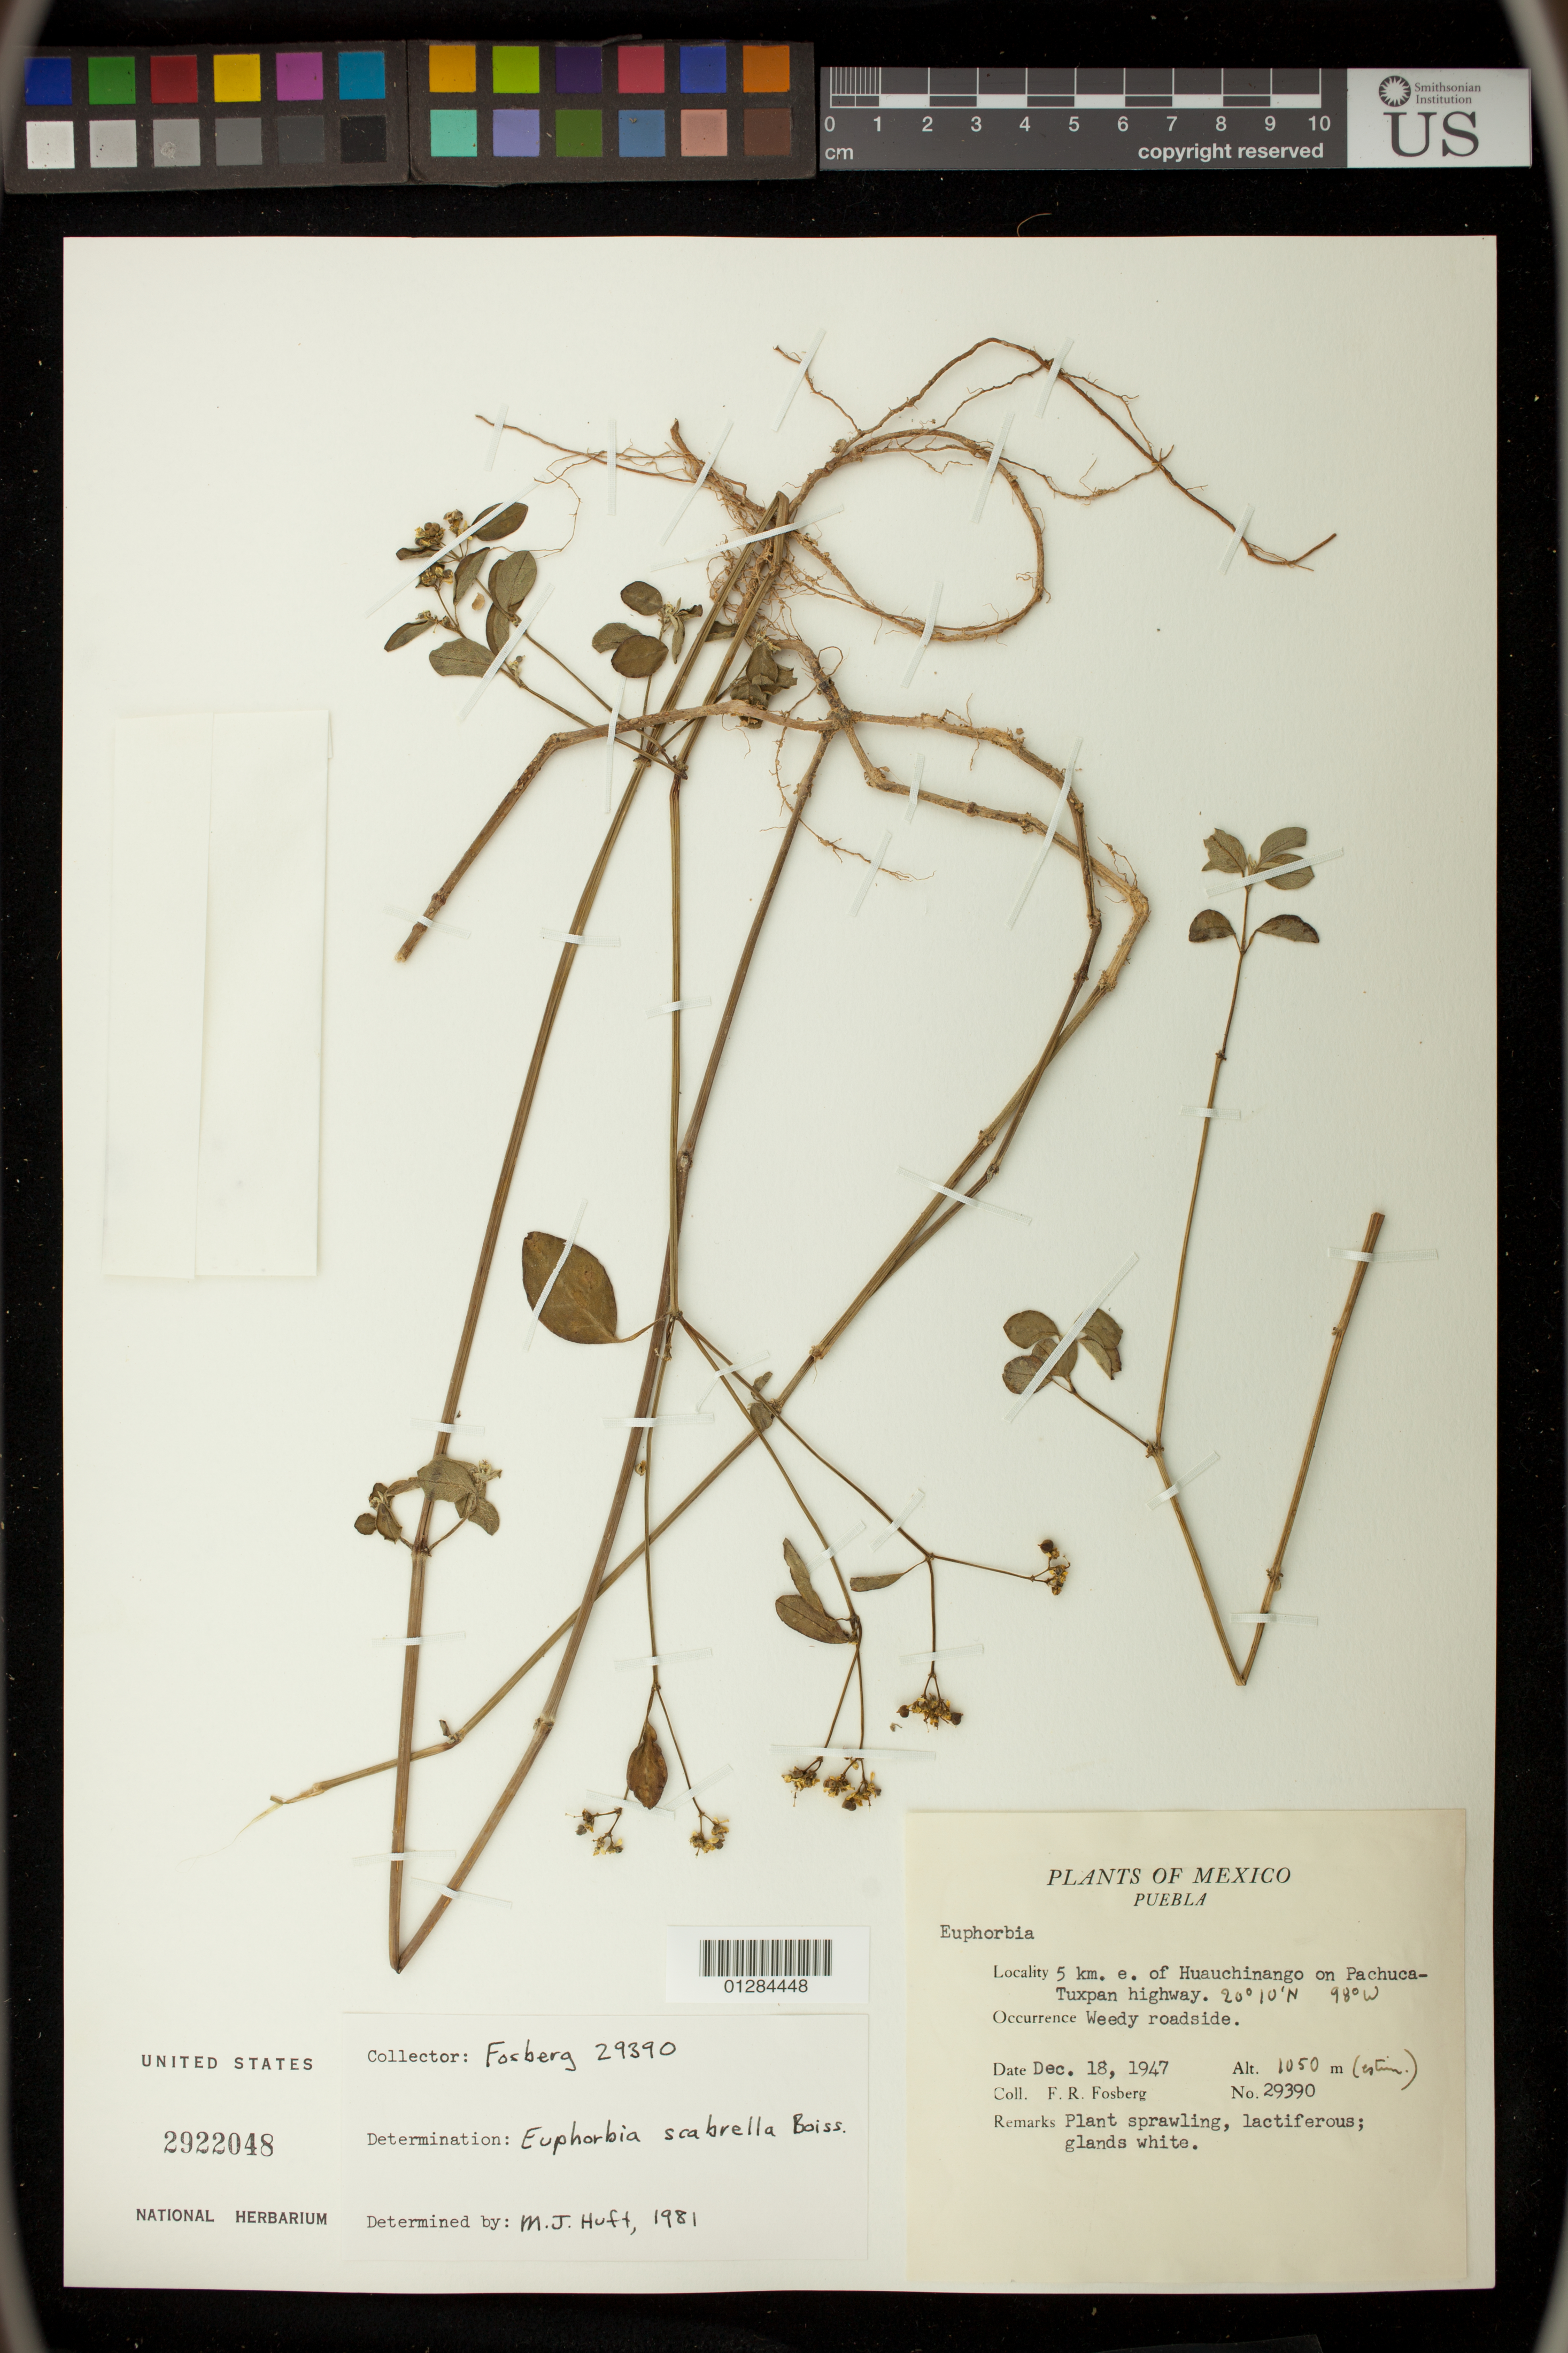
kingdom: Plantae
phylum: Tracheophyta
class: Magnoliopsida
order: Malpighiales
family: Euphorbiaceae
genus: Euphorbia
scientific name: Euphorbia triphylla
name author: (Klotzsch & Garcke) Oudejans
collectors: F. R. Fosberg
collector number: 29390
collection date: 1947-12-18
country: Mexico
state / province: Puebla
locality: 5 km. E. of Huauchinango on Pachuca-Tuxpan highway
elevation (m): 1050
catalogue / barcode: US 2922048